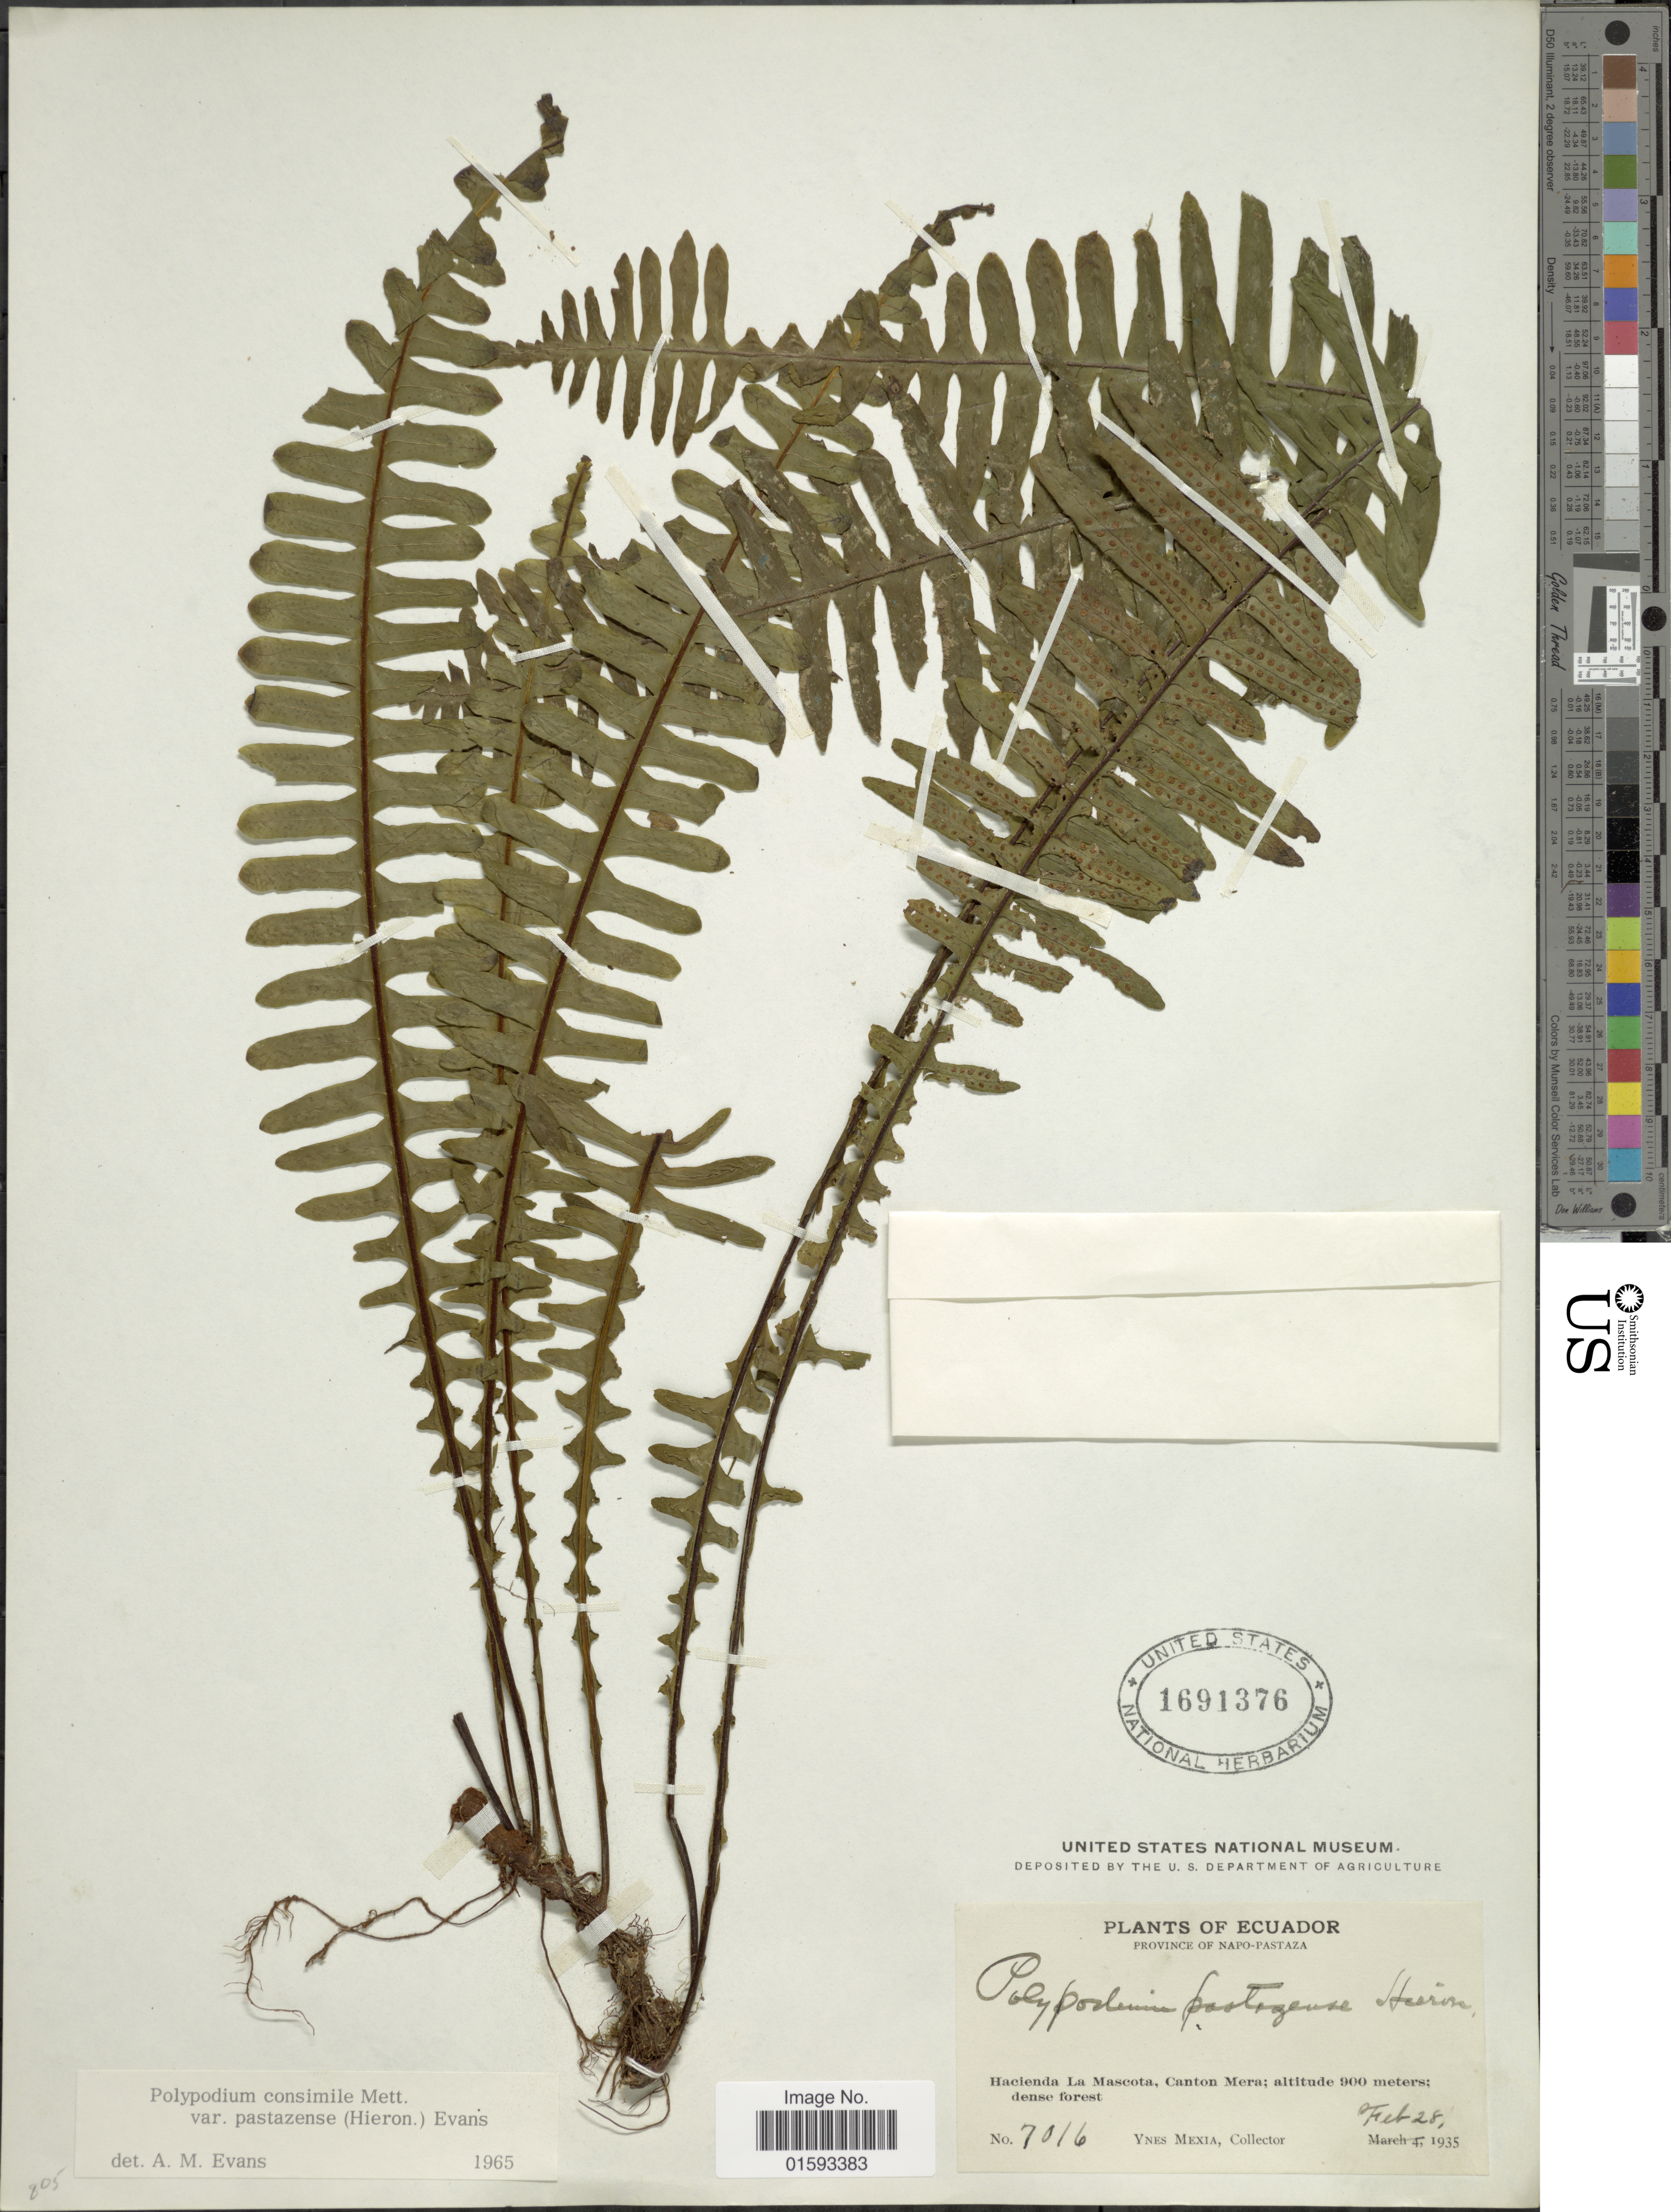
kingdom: Plantae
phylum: Tracheophyta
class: Polypodiopsida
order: Polypodiales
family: Polypodiaceae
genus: Pecluma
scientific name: Pecluma consimilis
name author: (Mett.) M.G. Price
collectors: Y. Mexia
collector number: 7016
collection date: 1935-02-28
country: Ecuador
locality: Province of Napo - Pastaza, Hacienda La Mascota, Canton Mera; dense forest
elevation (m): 900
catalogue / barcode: US 1691376